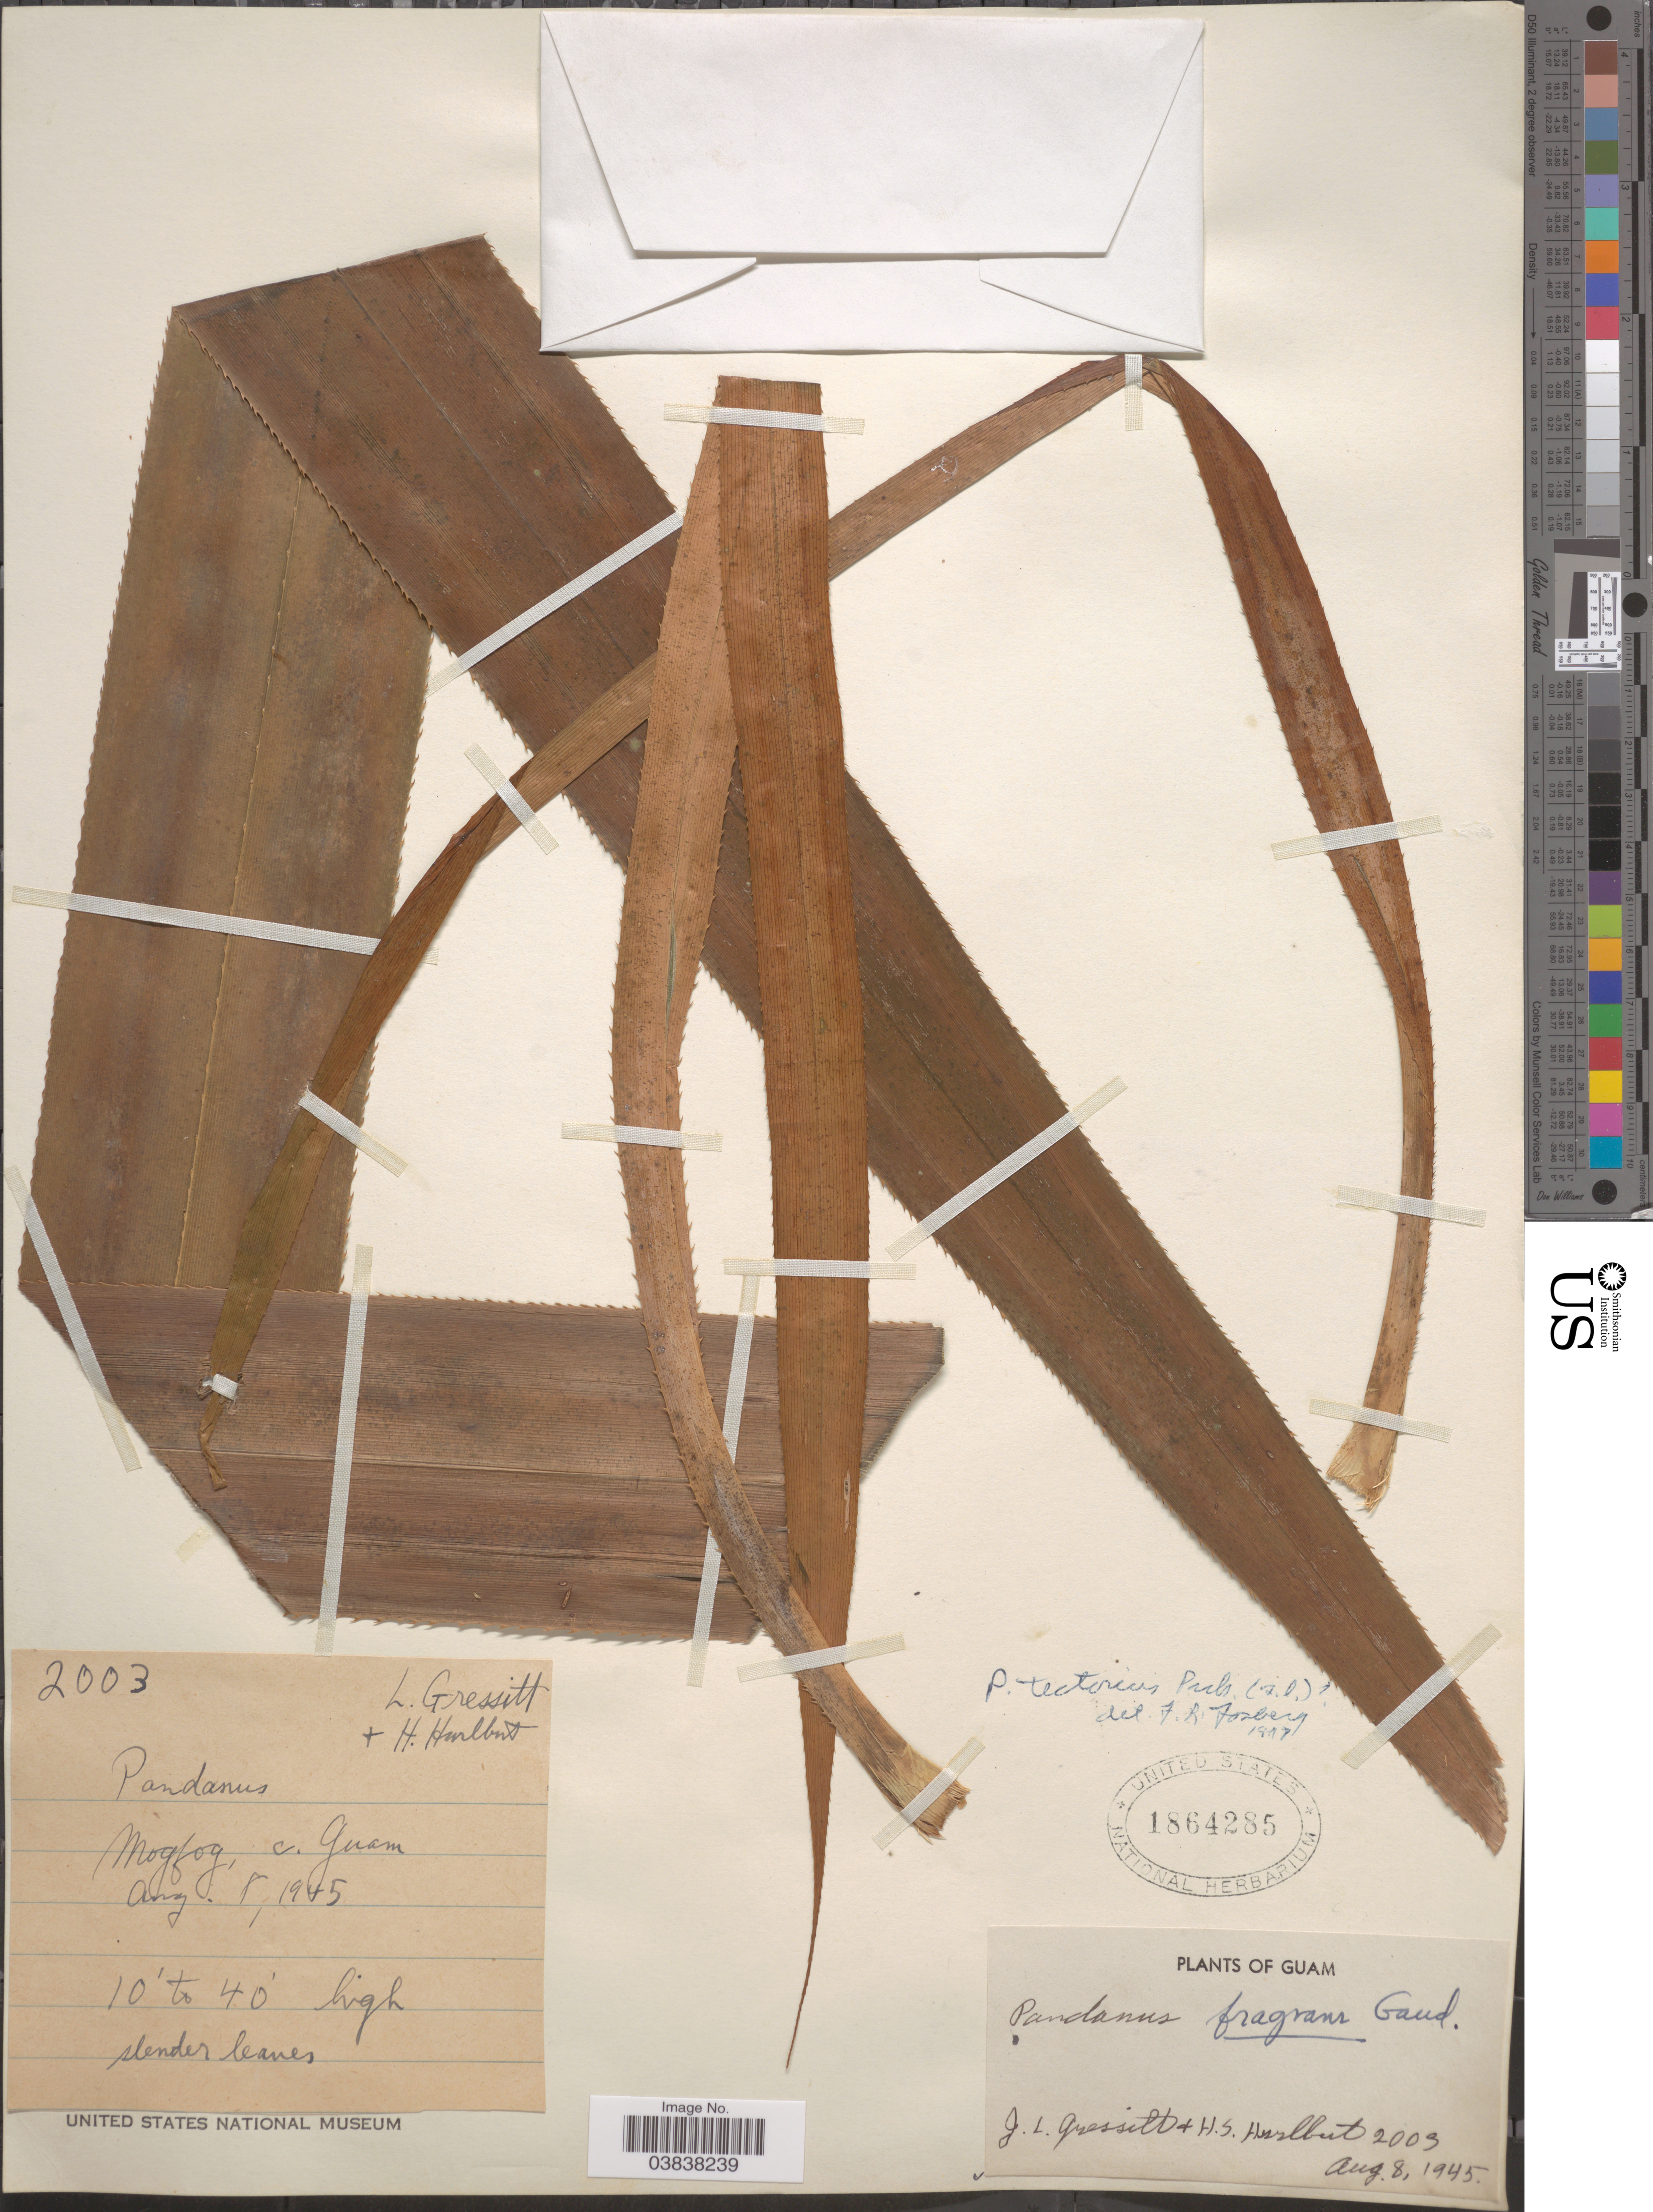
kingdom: Plantae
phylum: Tracheophyta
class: Liliopsida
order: Pandanales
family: Pandanaceae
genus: Pandanus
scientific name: Pandanus tectorius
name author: Parkinson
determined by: Strong, Mark T., (BOT), Smithsonian Institution - National Museum of Natural History (UNITED STATES)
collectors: J. Gressitt & H. Hurlbut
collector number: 2003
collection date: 1945-08-08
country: Guam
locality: Mogfog, c. Guam.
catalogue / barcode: US 1864285